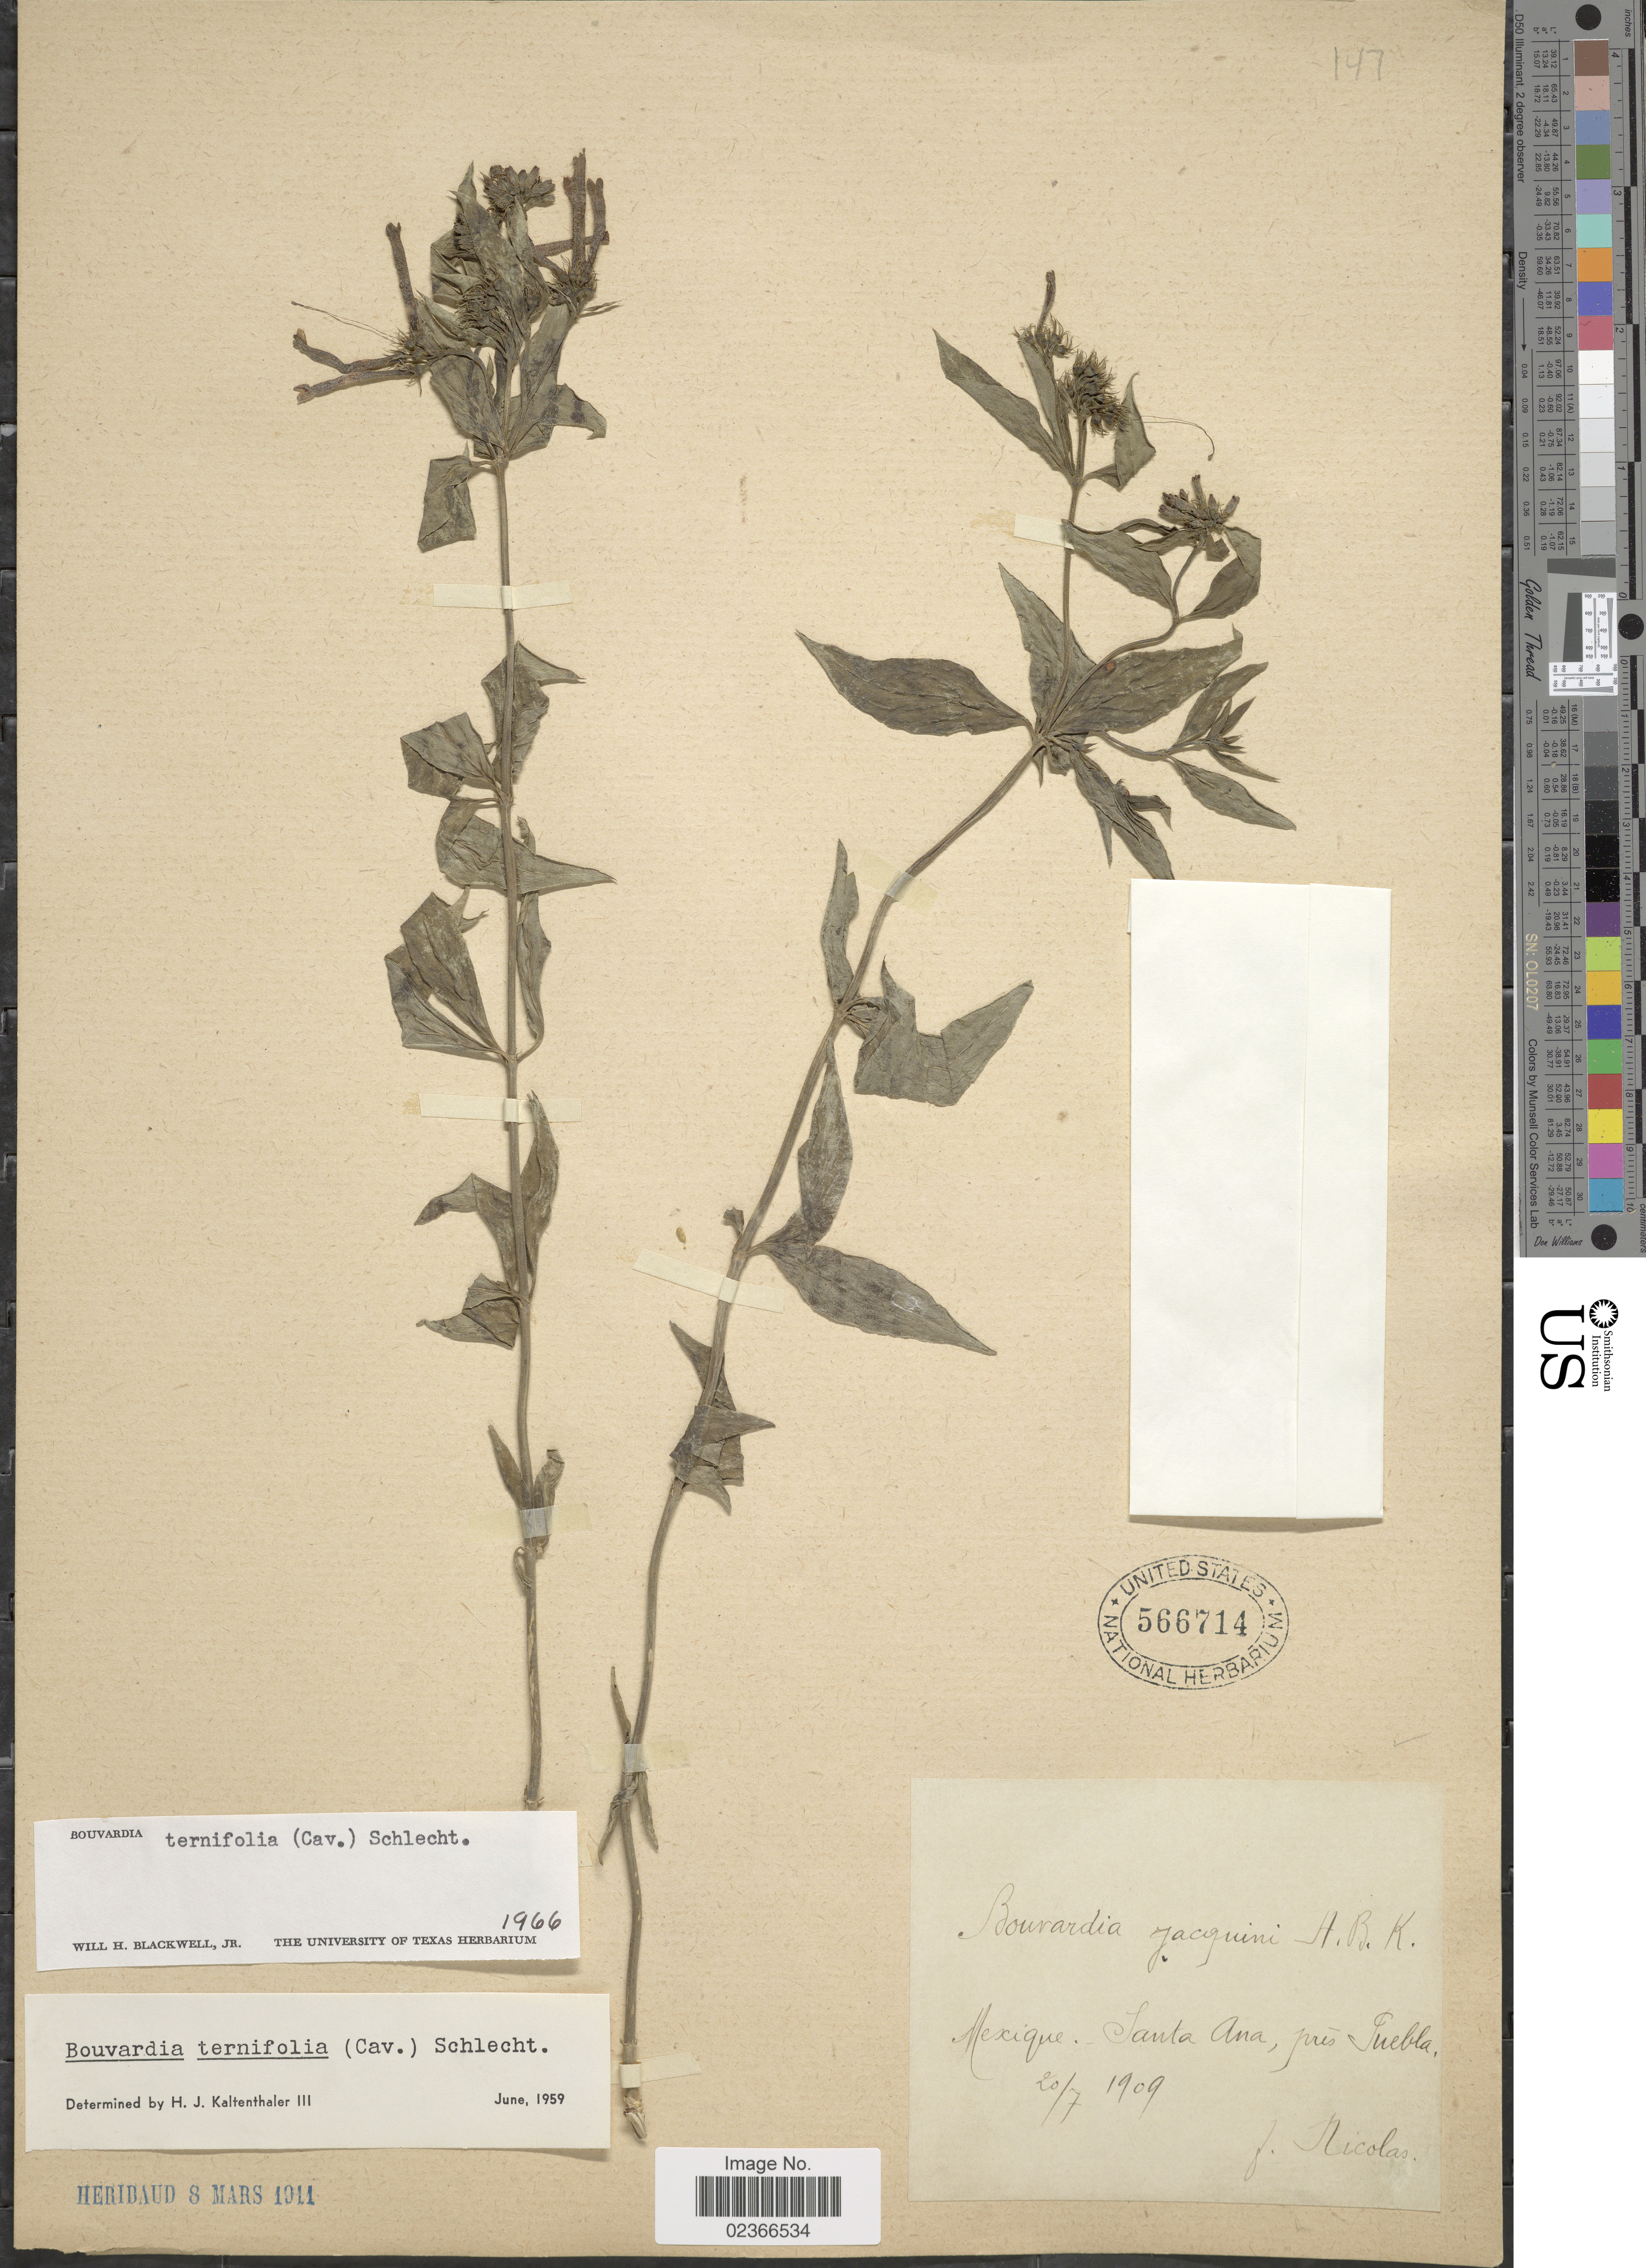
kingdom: Plantae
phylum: Tracheophyta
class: Magnoliopsida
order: Gentianales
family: Rubiaceae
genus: Bouvardia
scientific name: Bouvardia ternifolia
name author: (Cav.) Schltdl.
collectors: F. Nicolas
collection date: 1909-07-20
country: Mexico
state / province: Puebla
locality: Santa Ana, pres Puebla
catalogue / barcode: US 566714